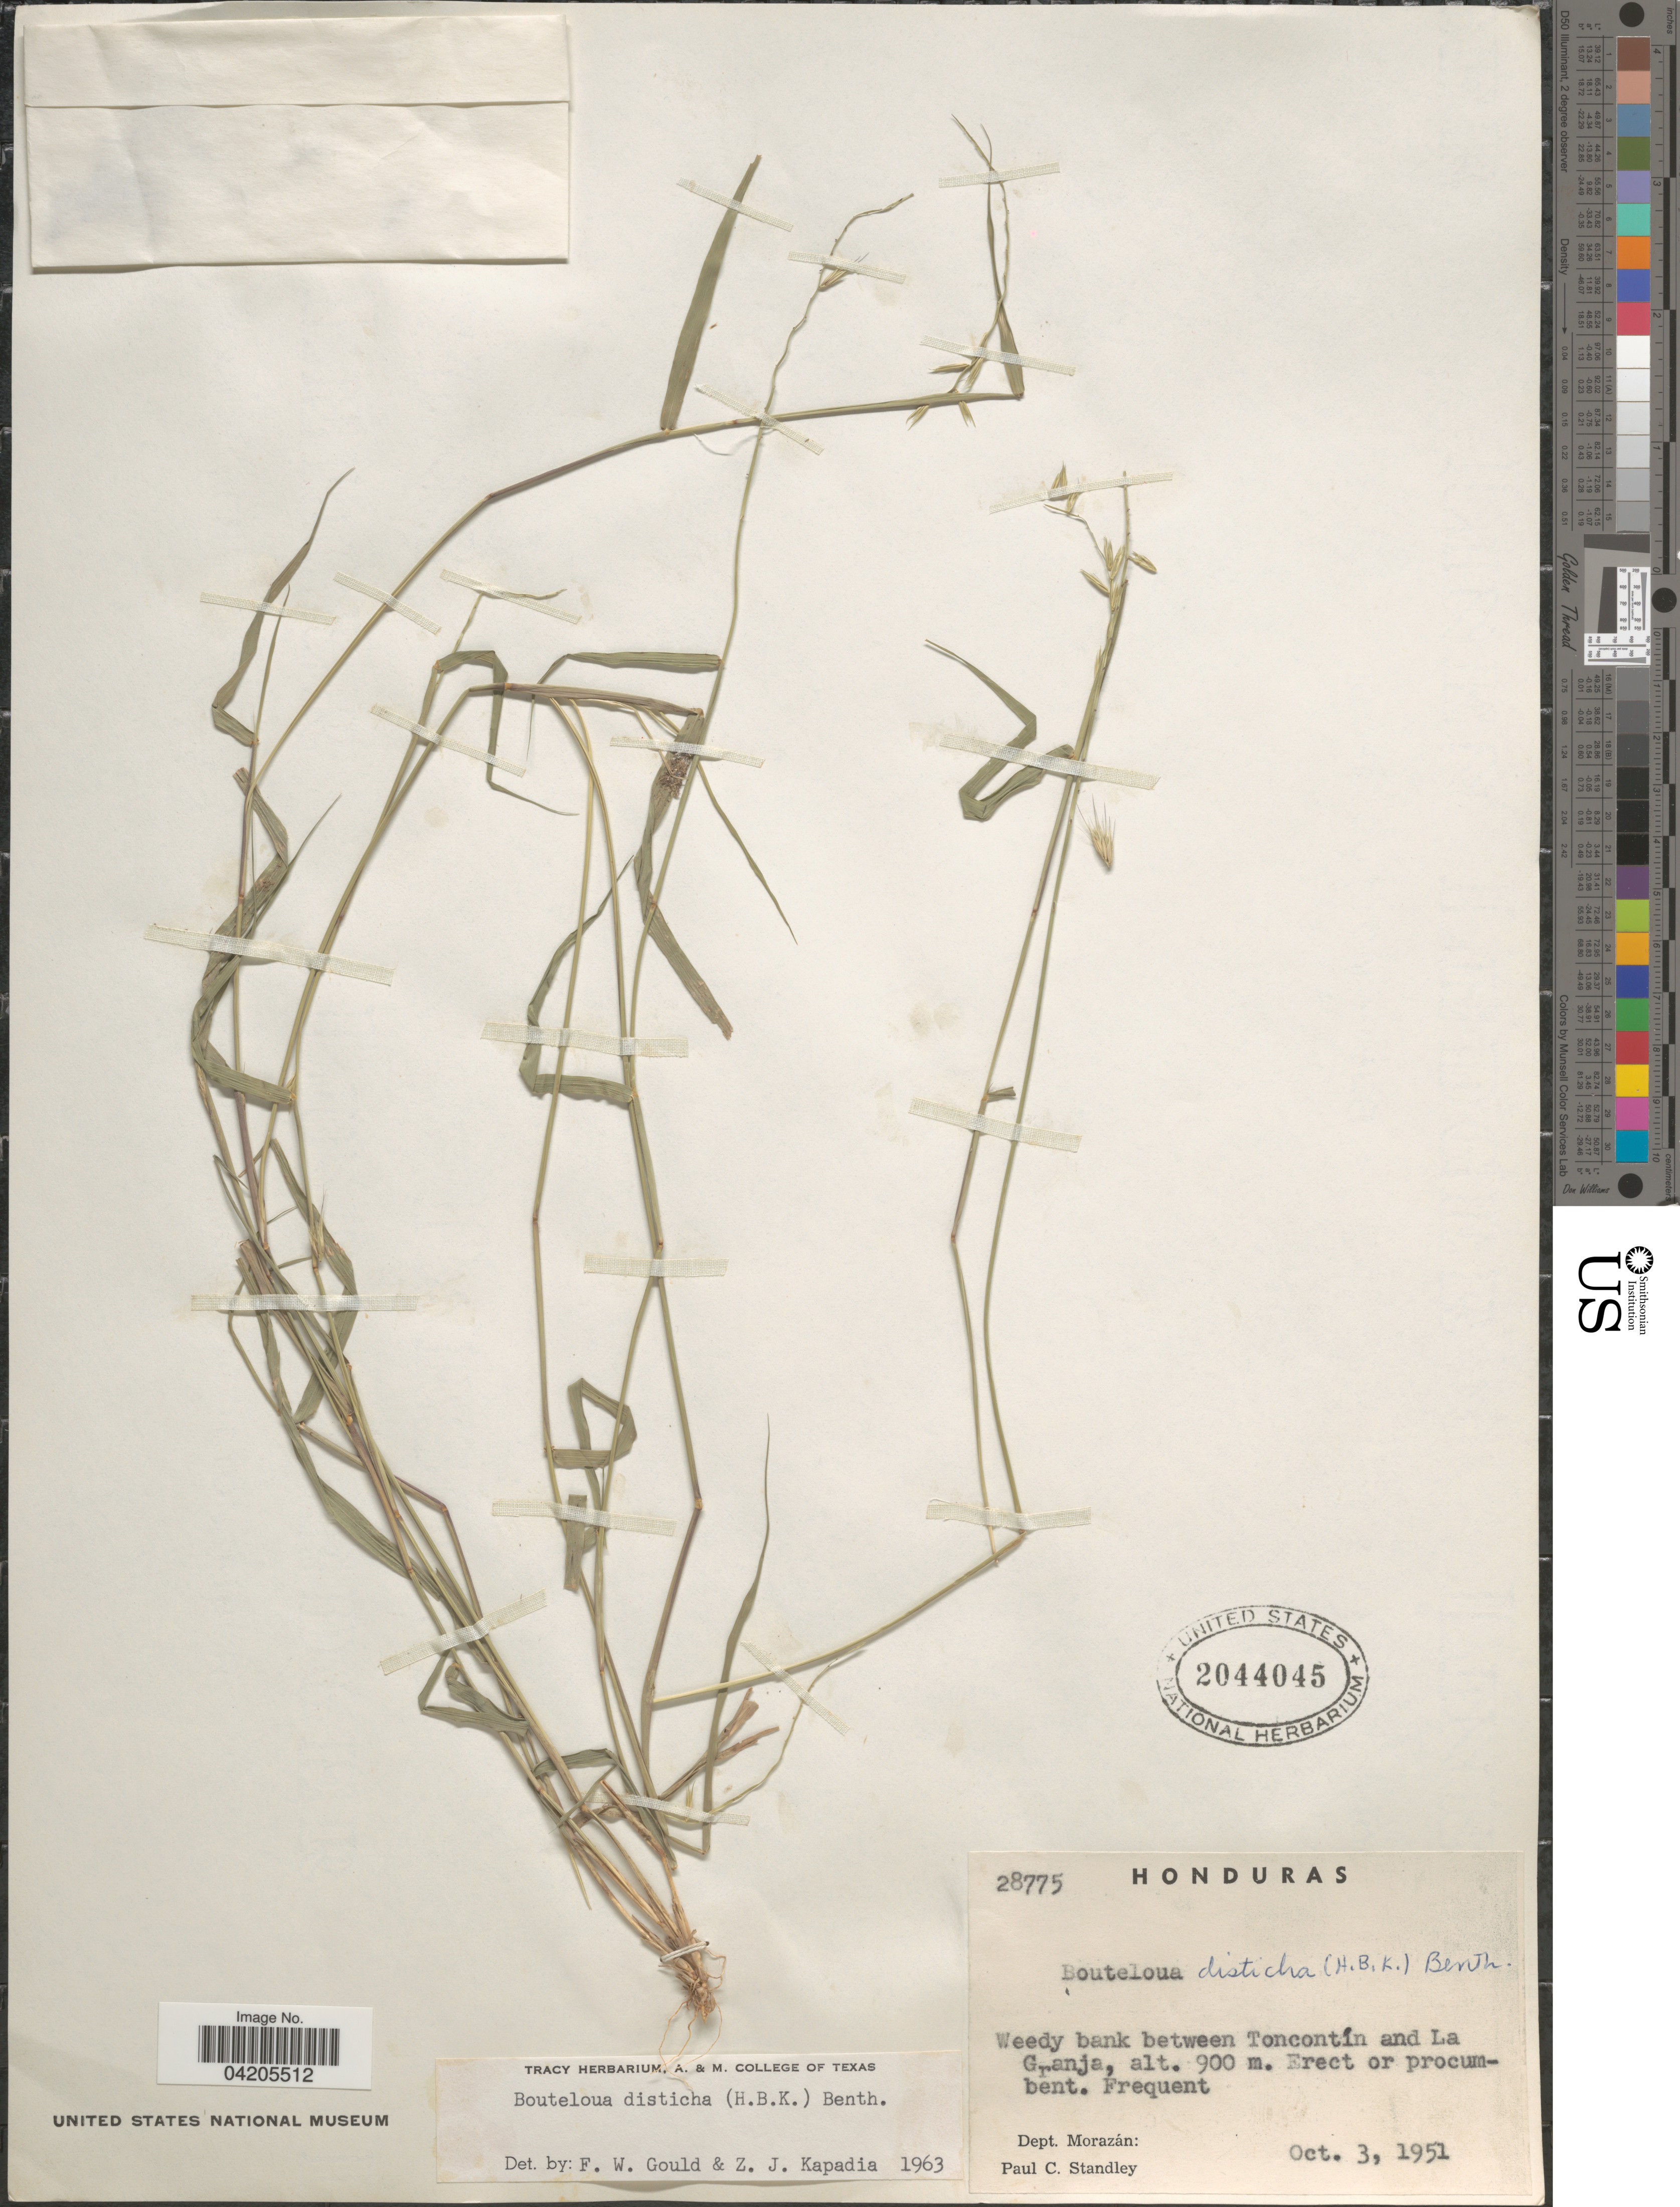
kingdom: Plantae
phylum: Tracheophyta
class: Liliopsida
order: Poales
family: Poaceae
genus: Bouteloua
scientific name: Bouteloua disticha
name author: (Kunth) Benth.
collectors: P. C. Standley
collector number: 28775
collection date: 1951-10-03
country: Honduras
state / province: Fco. Morazán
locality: Weedy bank between Toncontín and La Granja. Dept. Morazán.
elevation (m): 900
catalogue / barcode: US 2044045